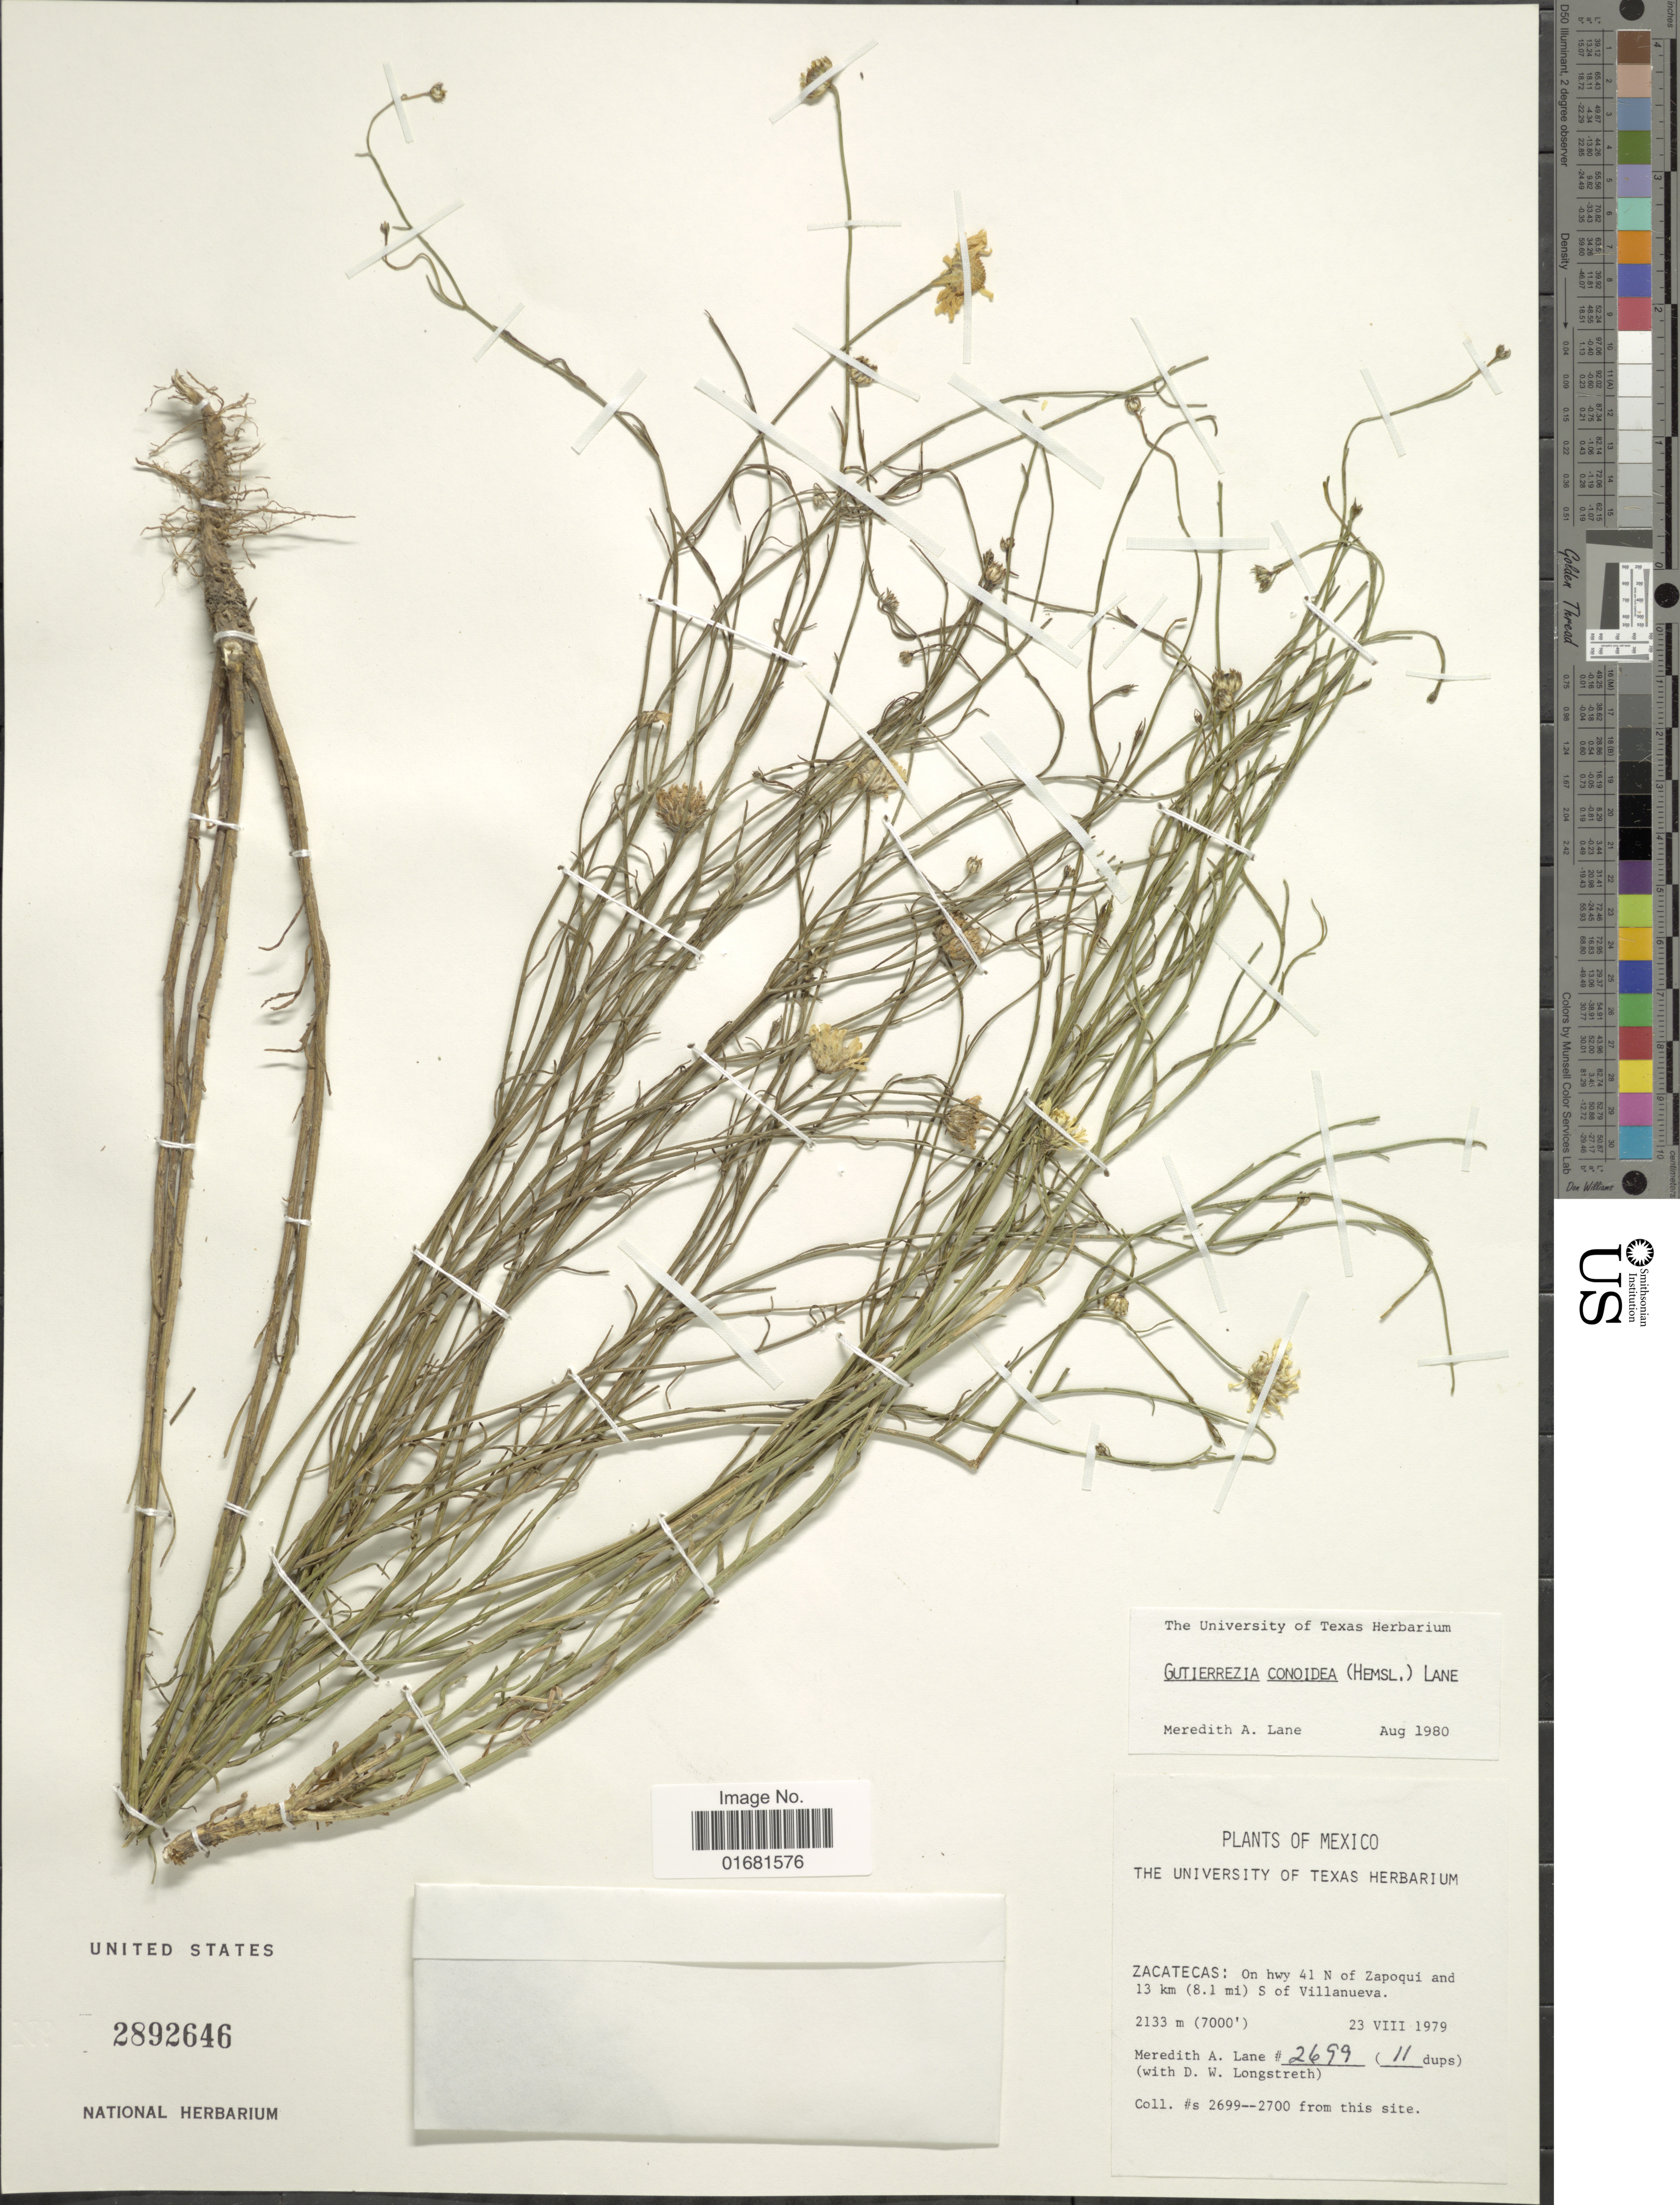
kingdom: Plantae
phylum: Tracheophyta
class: Magnoliopsida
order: Asterales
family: Asteraceae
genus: Gutierrezia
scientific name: Gutierrezia conoidea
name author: (Hemsl.) M.A. Lane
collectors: M. A. Lane & Longstreth, D. W.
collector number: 2699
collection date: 1979-08-23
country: Mexico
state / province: Zacatecas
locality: Mexico. Zacatecas, On hwy 41 N of Zapoqui and 13 km (8.1 mi) S. of Villanueva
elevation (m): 2133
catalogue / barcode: US 2892646